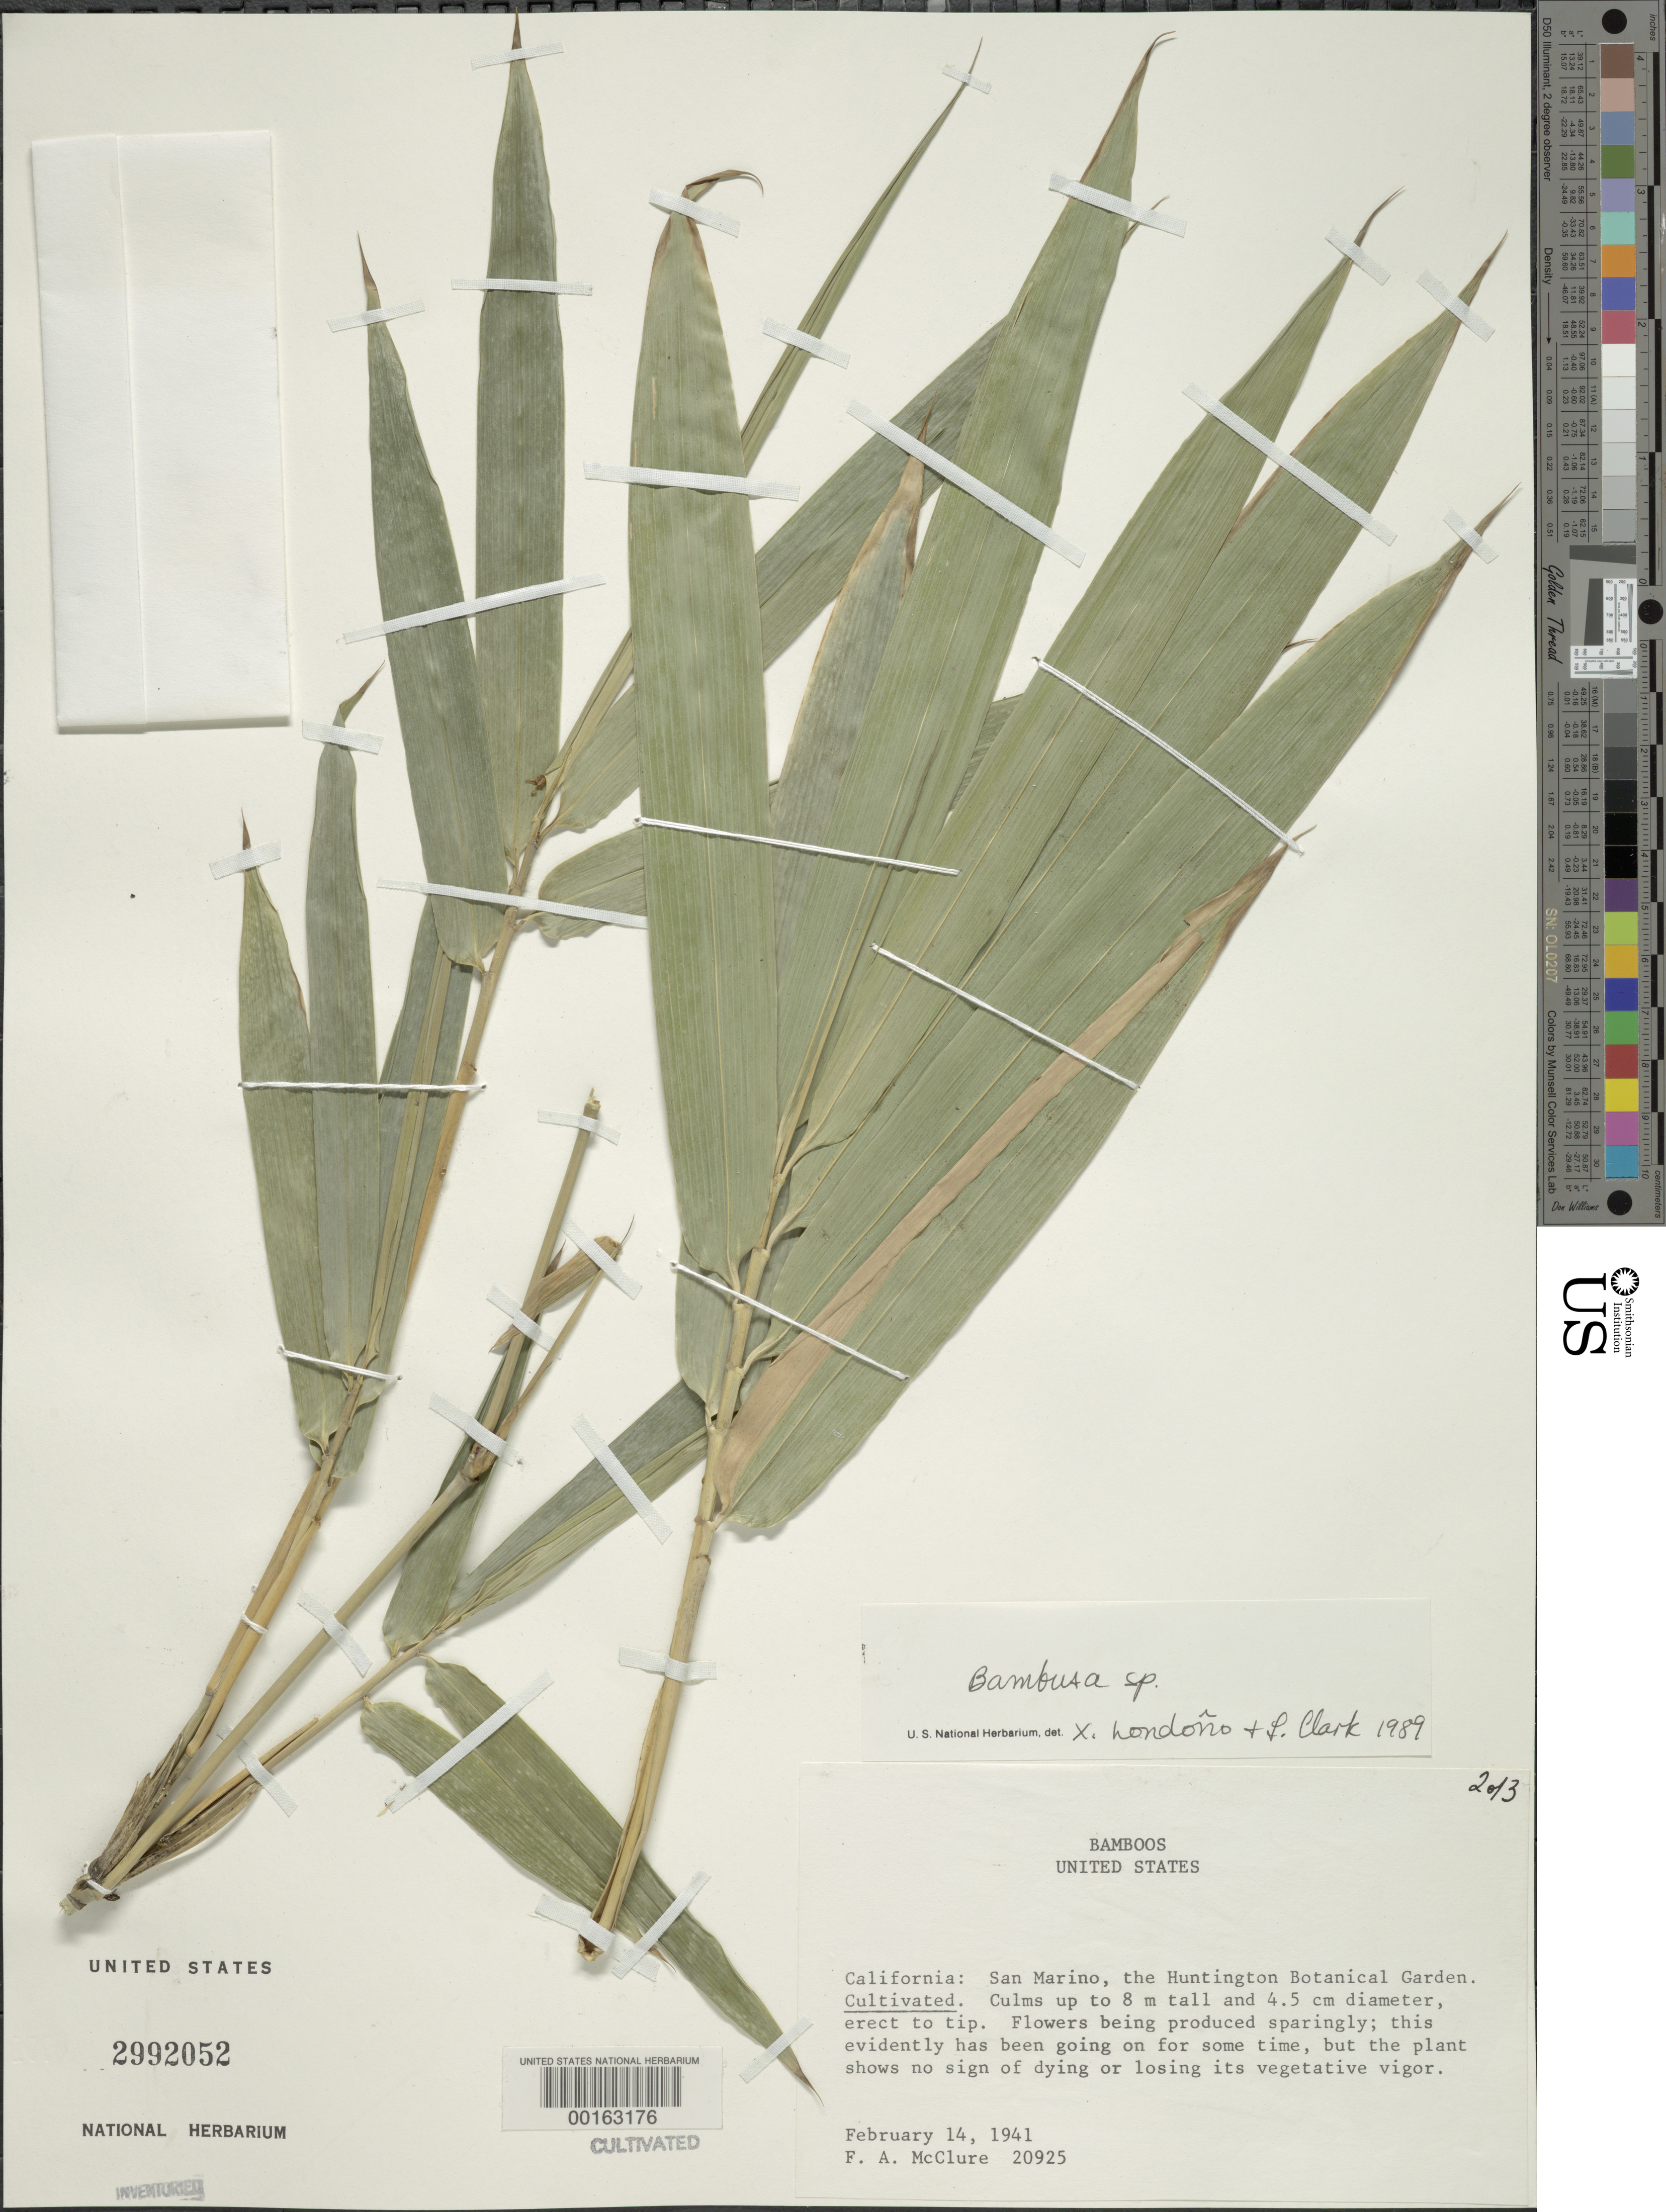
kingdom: Plantae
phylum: Tracheophyta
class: Liliopsida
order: Poales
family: Poaceae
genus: Bambusa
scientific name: Bambusa sp.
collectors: F. A. McClure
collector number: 20925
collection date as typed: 14 Feb 1941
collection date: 1941-02-14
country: United States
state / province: California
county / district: Los Angeles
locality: San marino, huntington botanic garden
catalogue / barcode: US 2992052